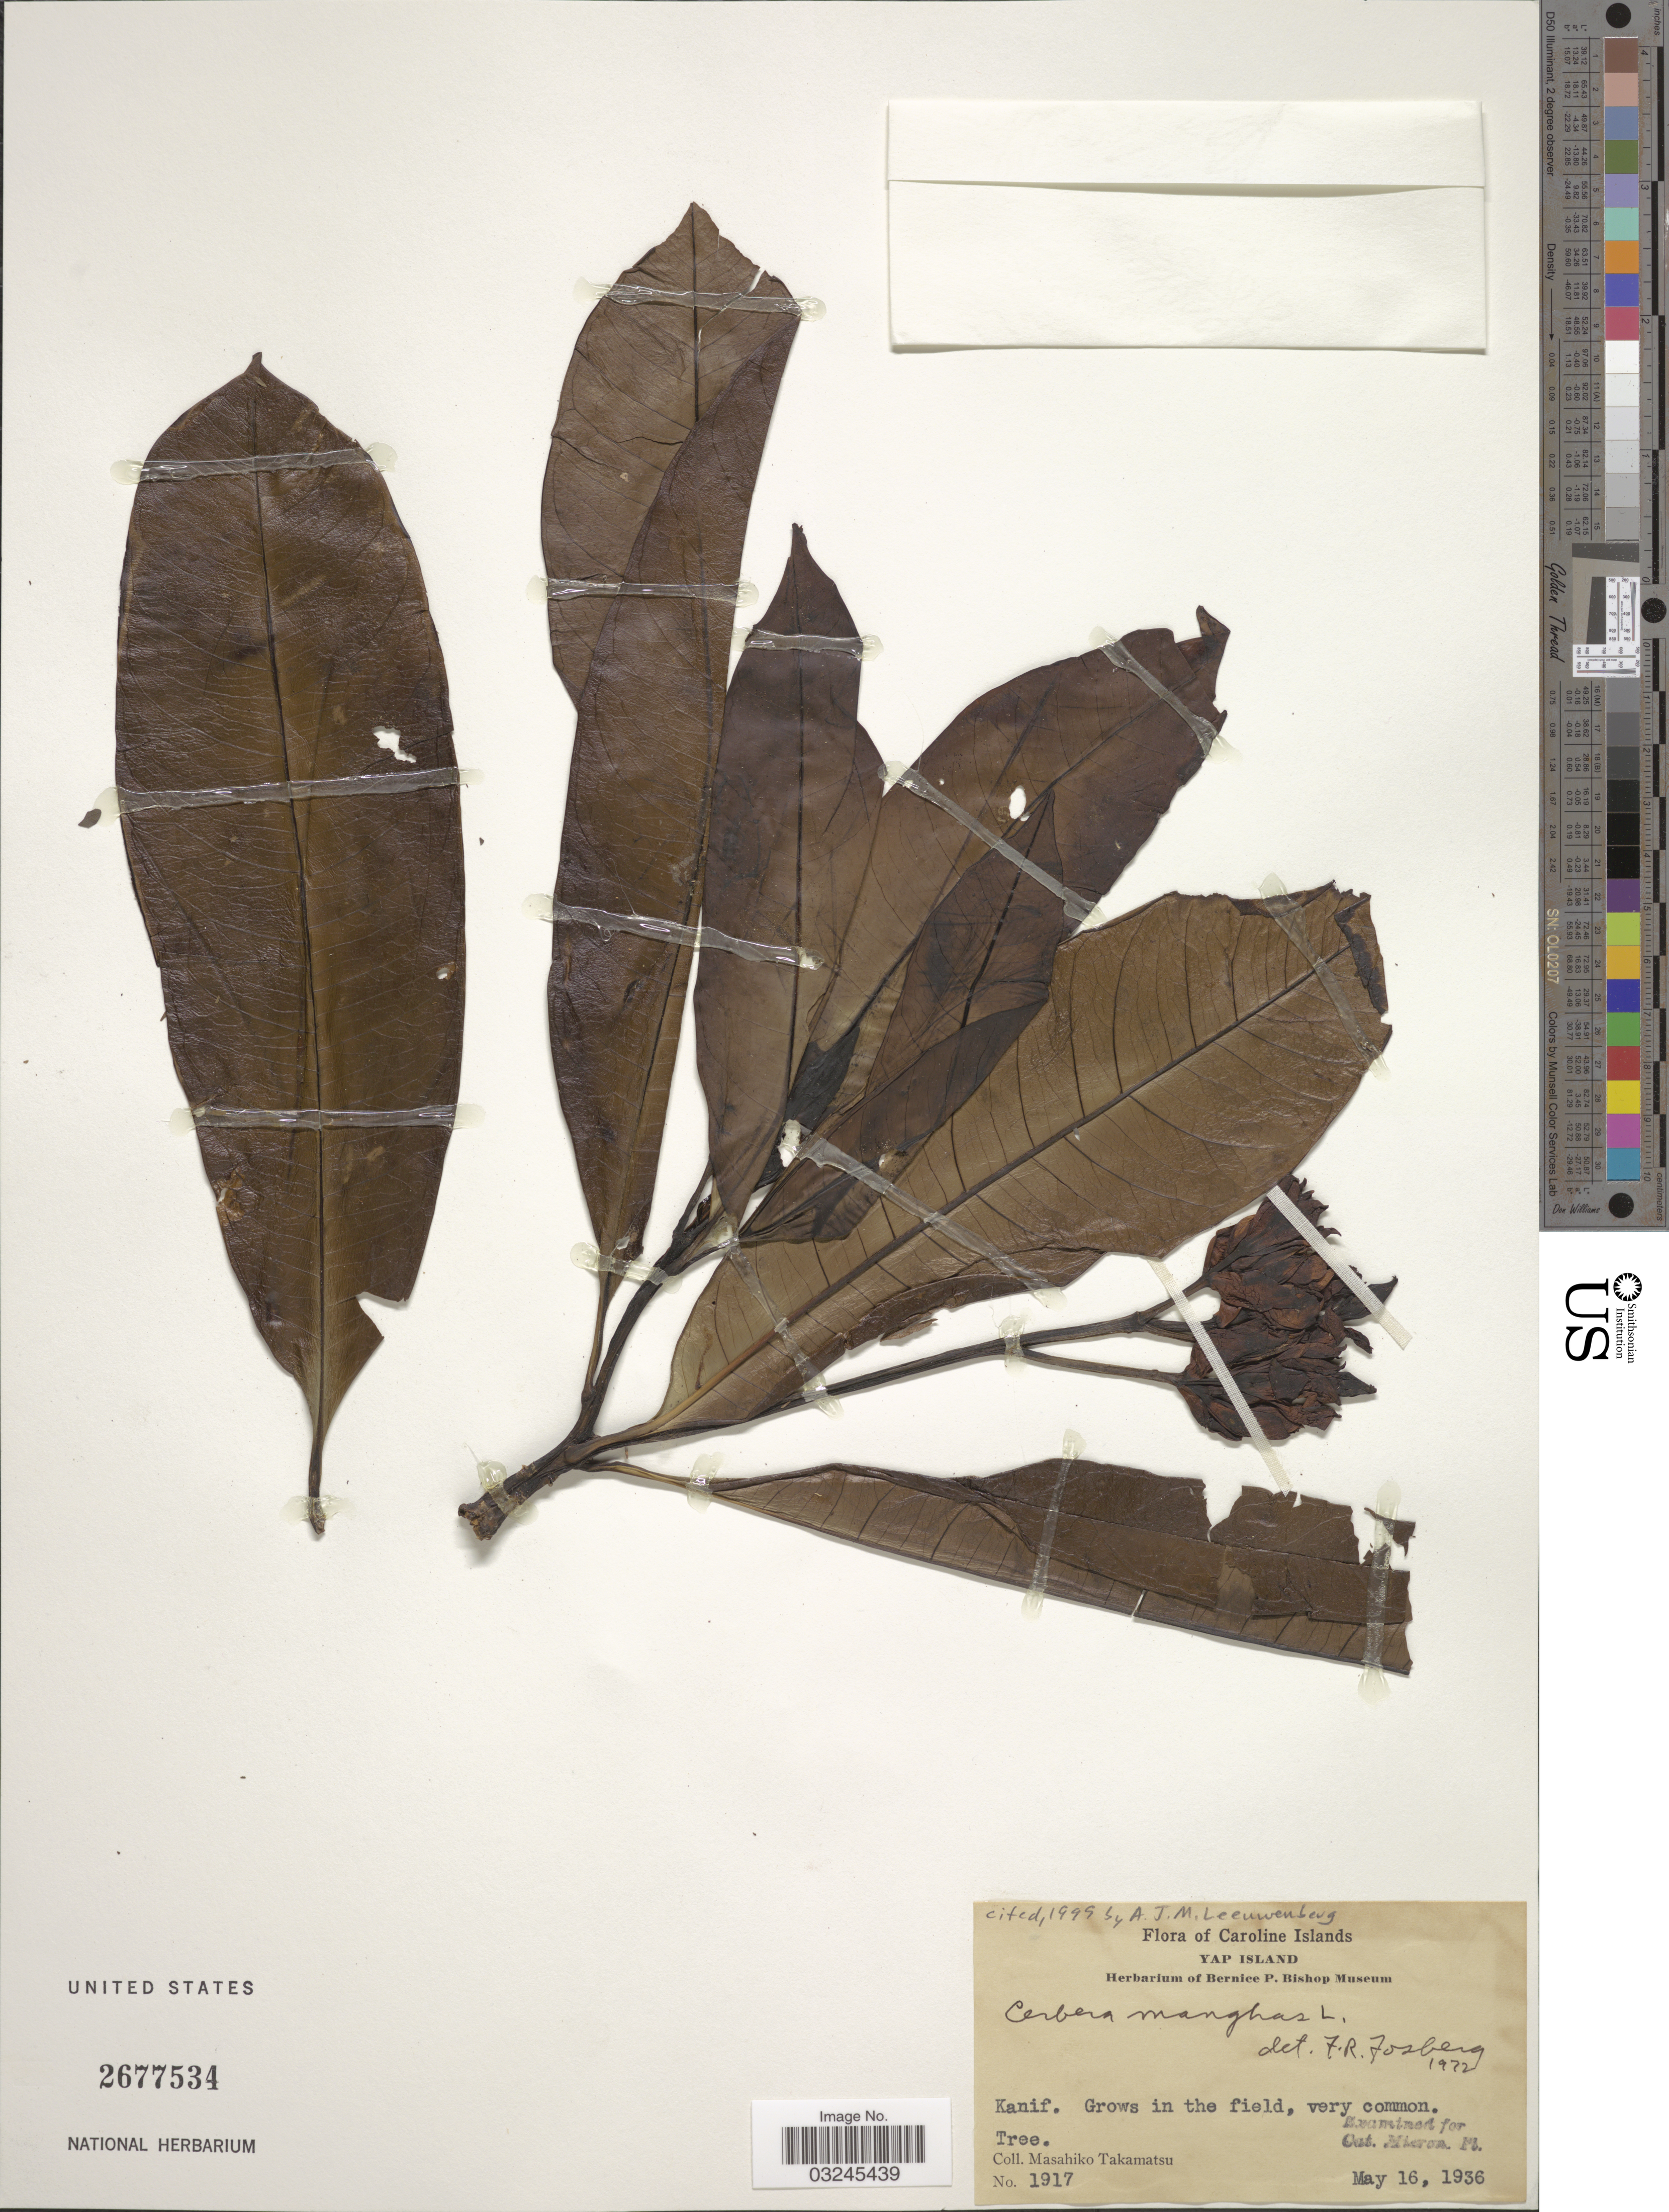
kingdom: Plantae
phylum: Tracheophyta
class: Magnoliopsida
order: Gentianales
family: Apocynaceae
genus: Cerbera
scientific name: Cerbera manghas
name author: L.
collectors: M. Takamatsu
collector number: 1917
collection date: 1936-05-16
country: Micronesia, Federated States of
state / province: Yap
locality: Caroline Islands. Yap Island. Kanif.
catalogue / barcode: US 2677534